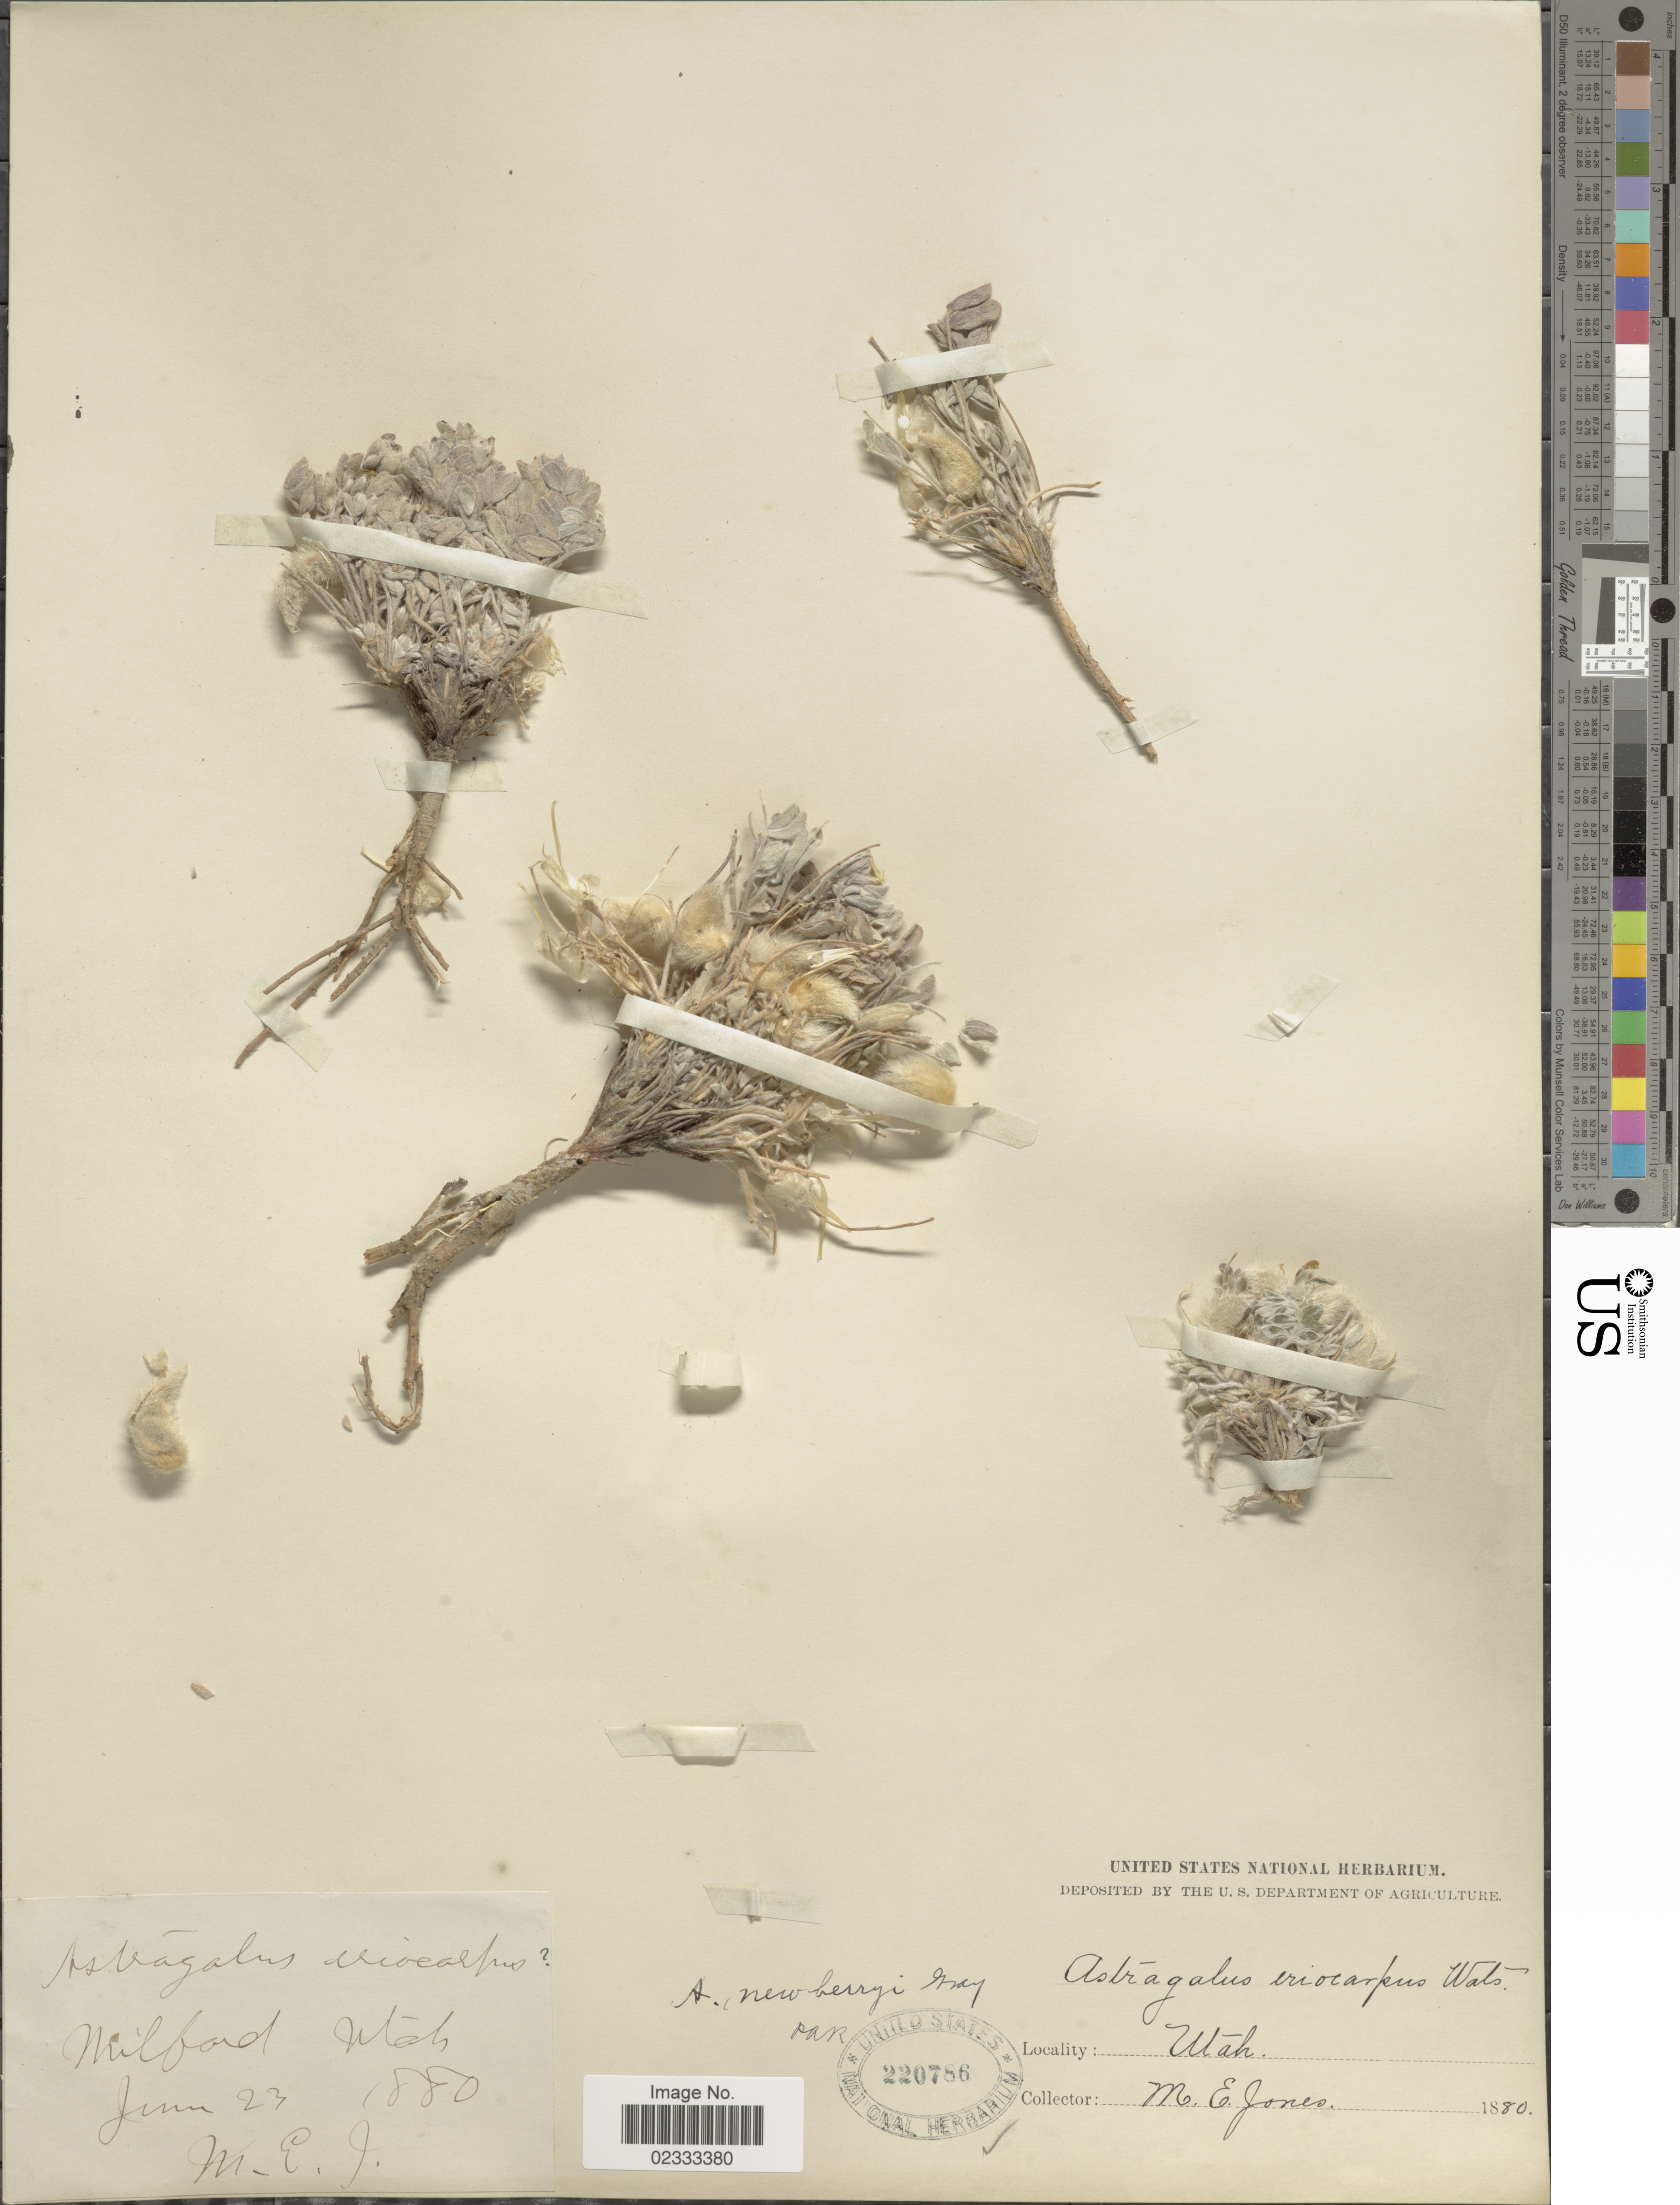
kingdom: Plantae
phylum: Tracheophyta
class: Magnoliopsida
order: Fabales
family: Fabaceae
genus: Astragalus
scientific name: Astragalus newberryi var. castoreus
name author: M.E. Jones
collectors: M. E. Jones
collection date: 1880-06-23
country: United States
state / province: Utah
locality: Milford.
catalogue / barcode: US 220786